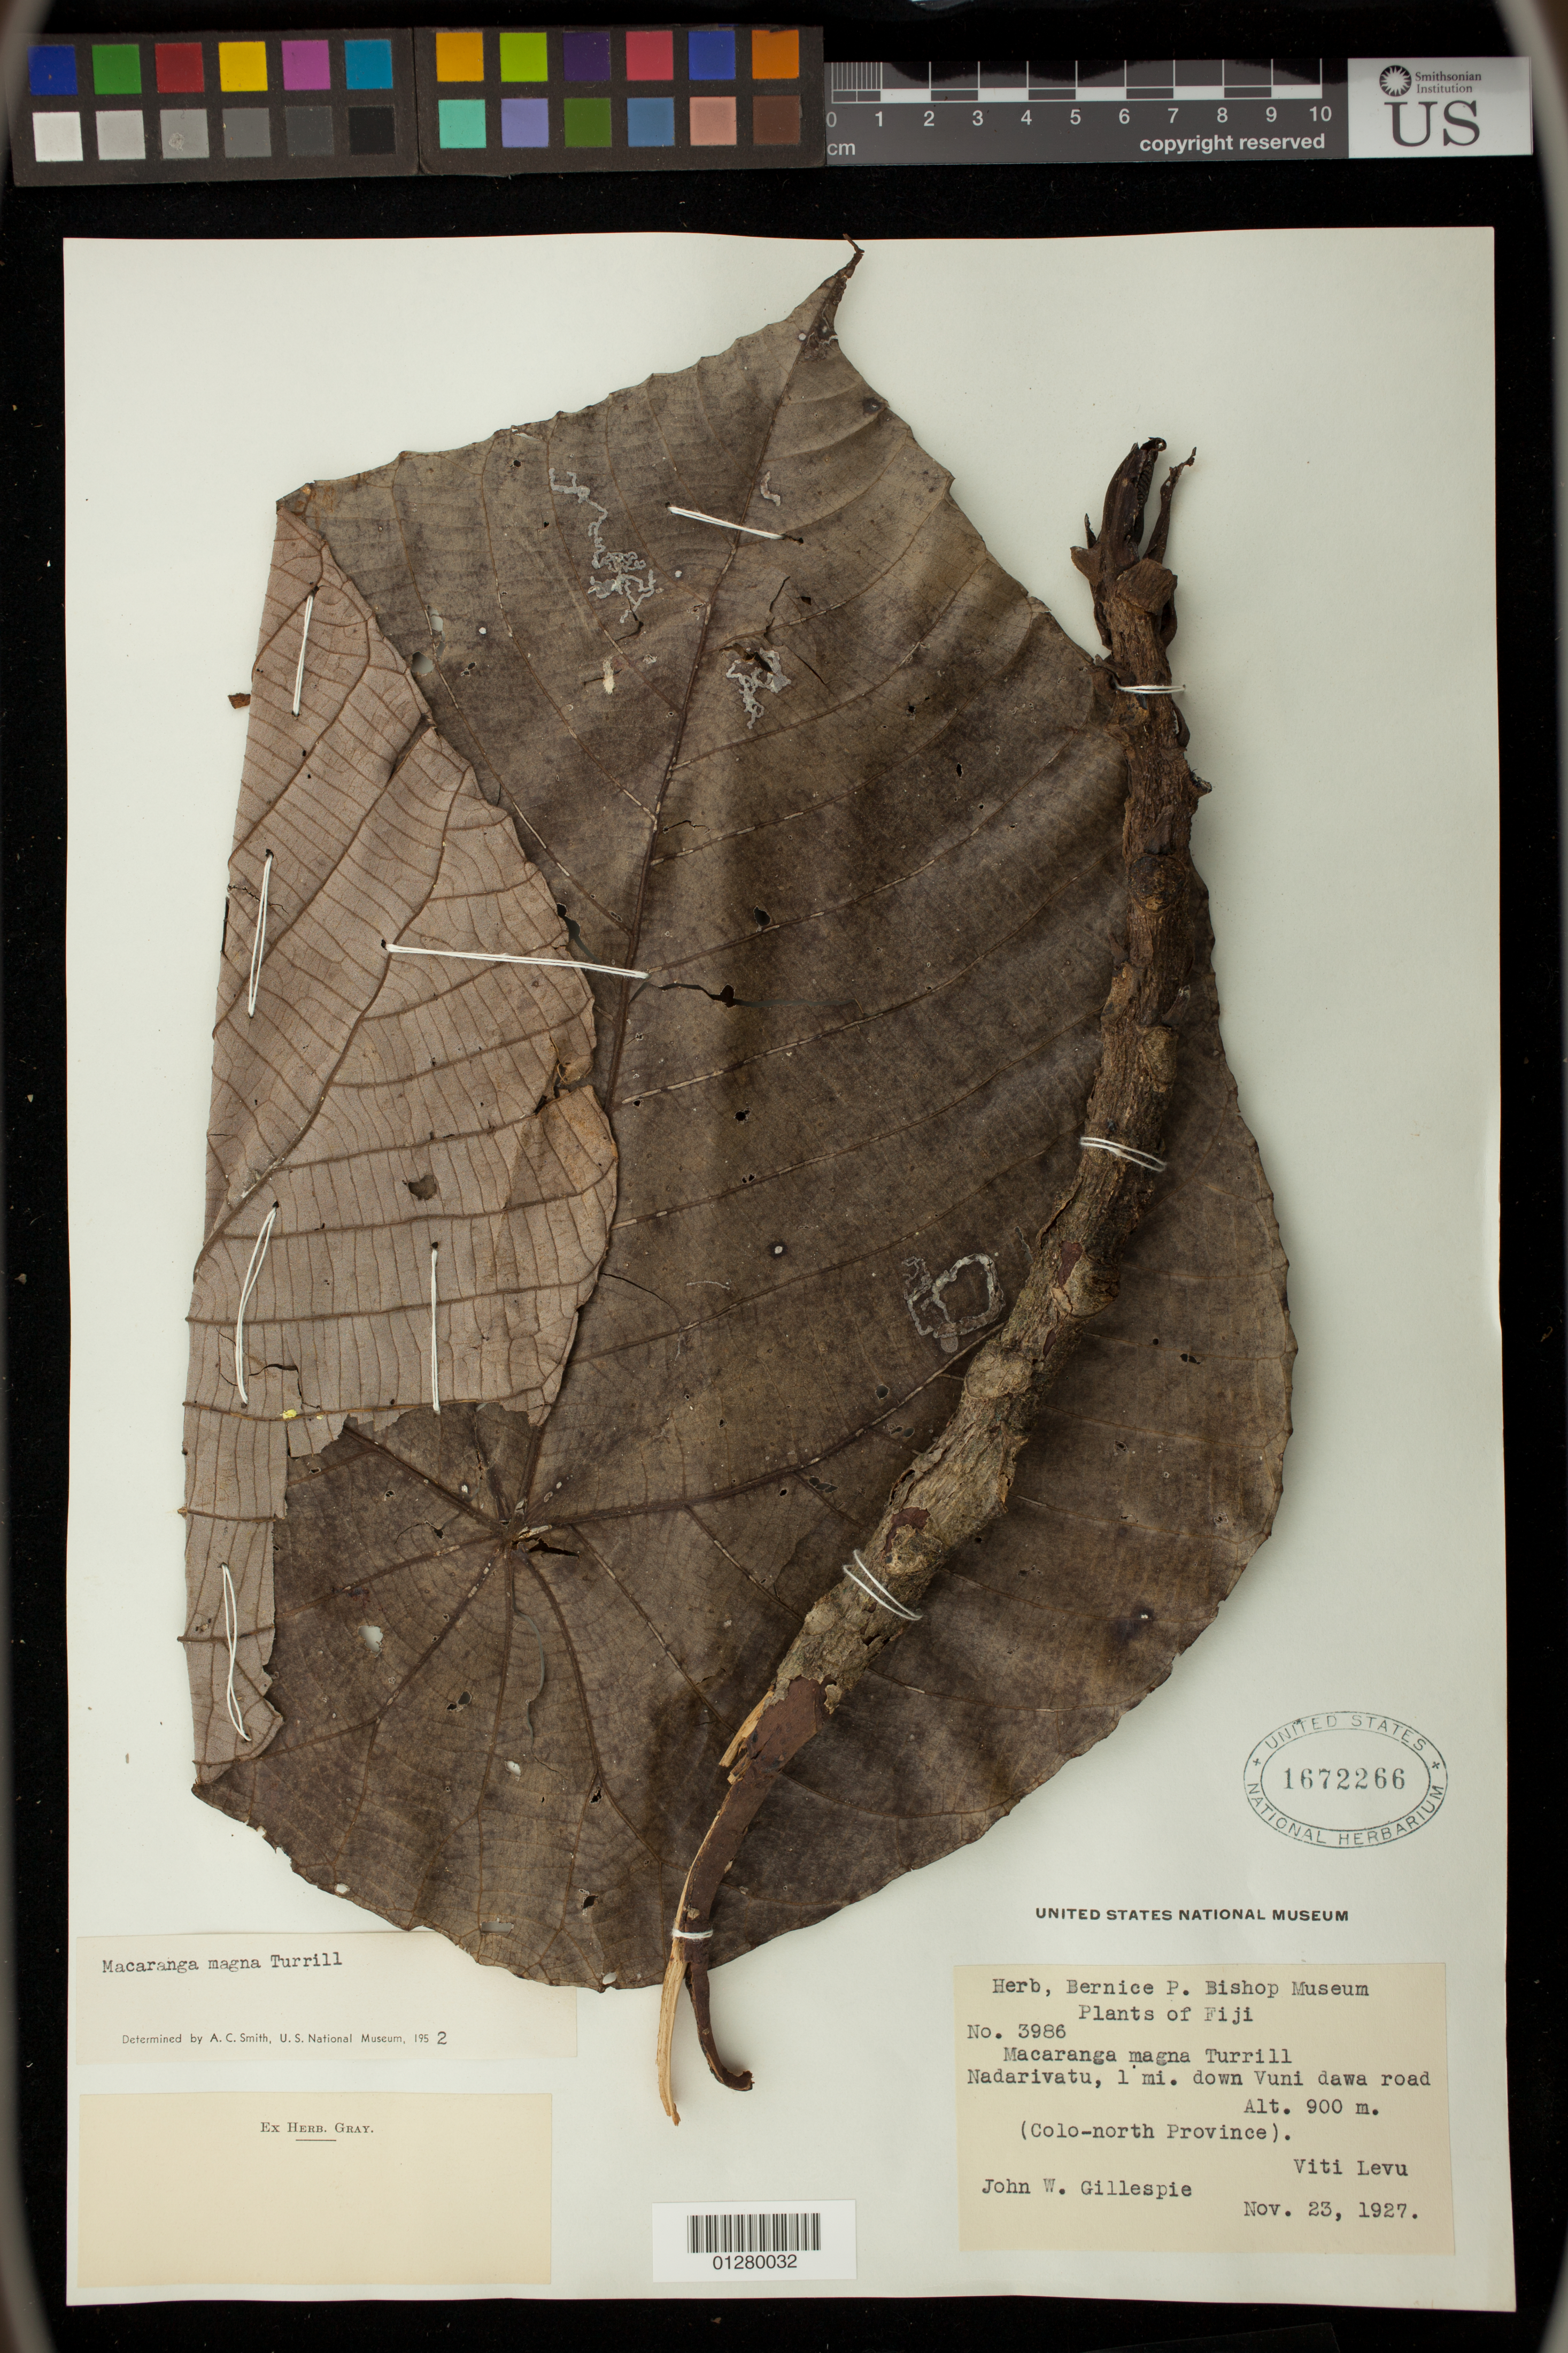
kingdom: Plantae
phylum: Tracheophyta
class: Magnoliopsida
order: Malpighiales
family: Euphorbiaceae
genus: Macaranga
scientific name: Macaranga magna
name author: Turrill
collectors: J. W. Gillespie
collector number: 3986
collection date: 1927-11-23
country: Fiji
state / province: Western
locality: Nadarivatu, 1 mi. down Vuni dawa road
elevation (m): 900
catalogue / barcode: US 1672266